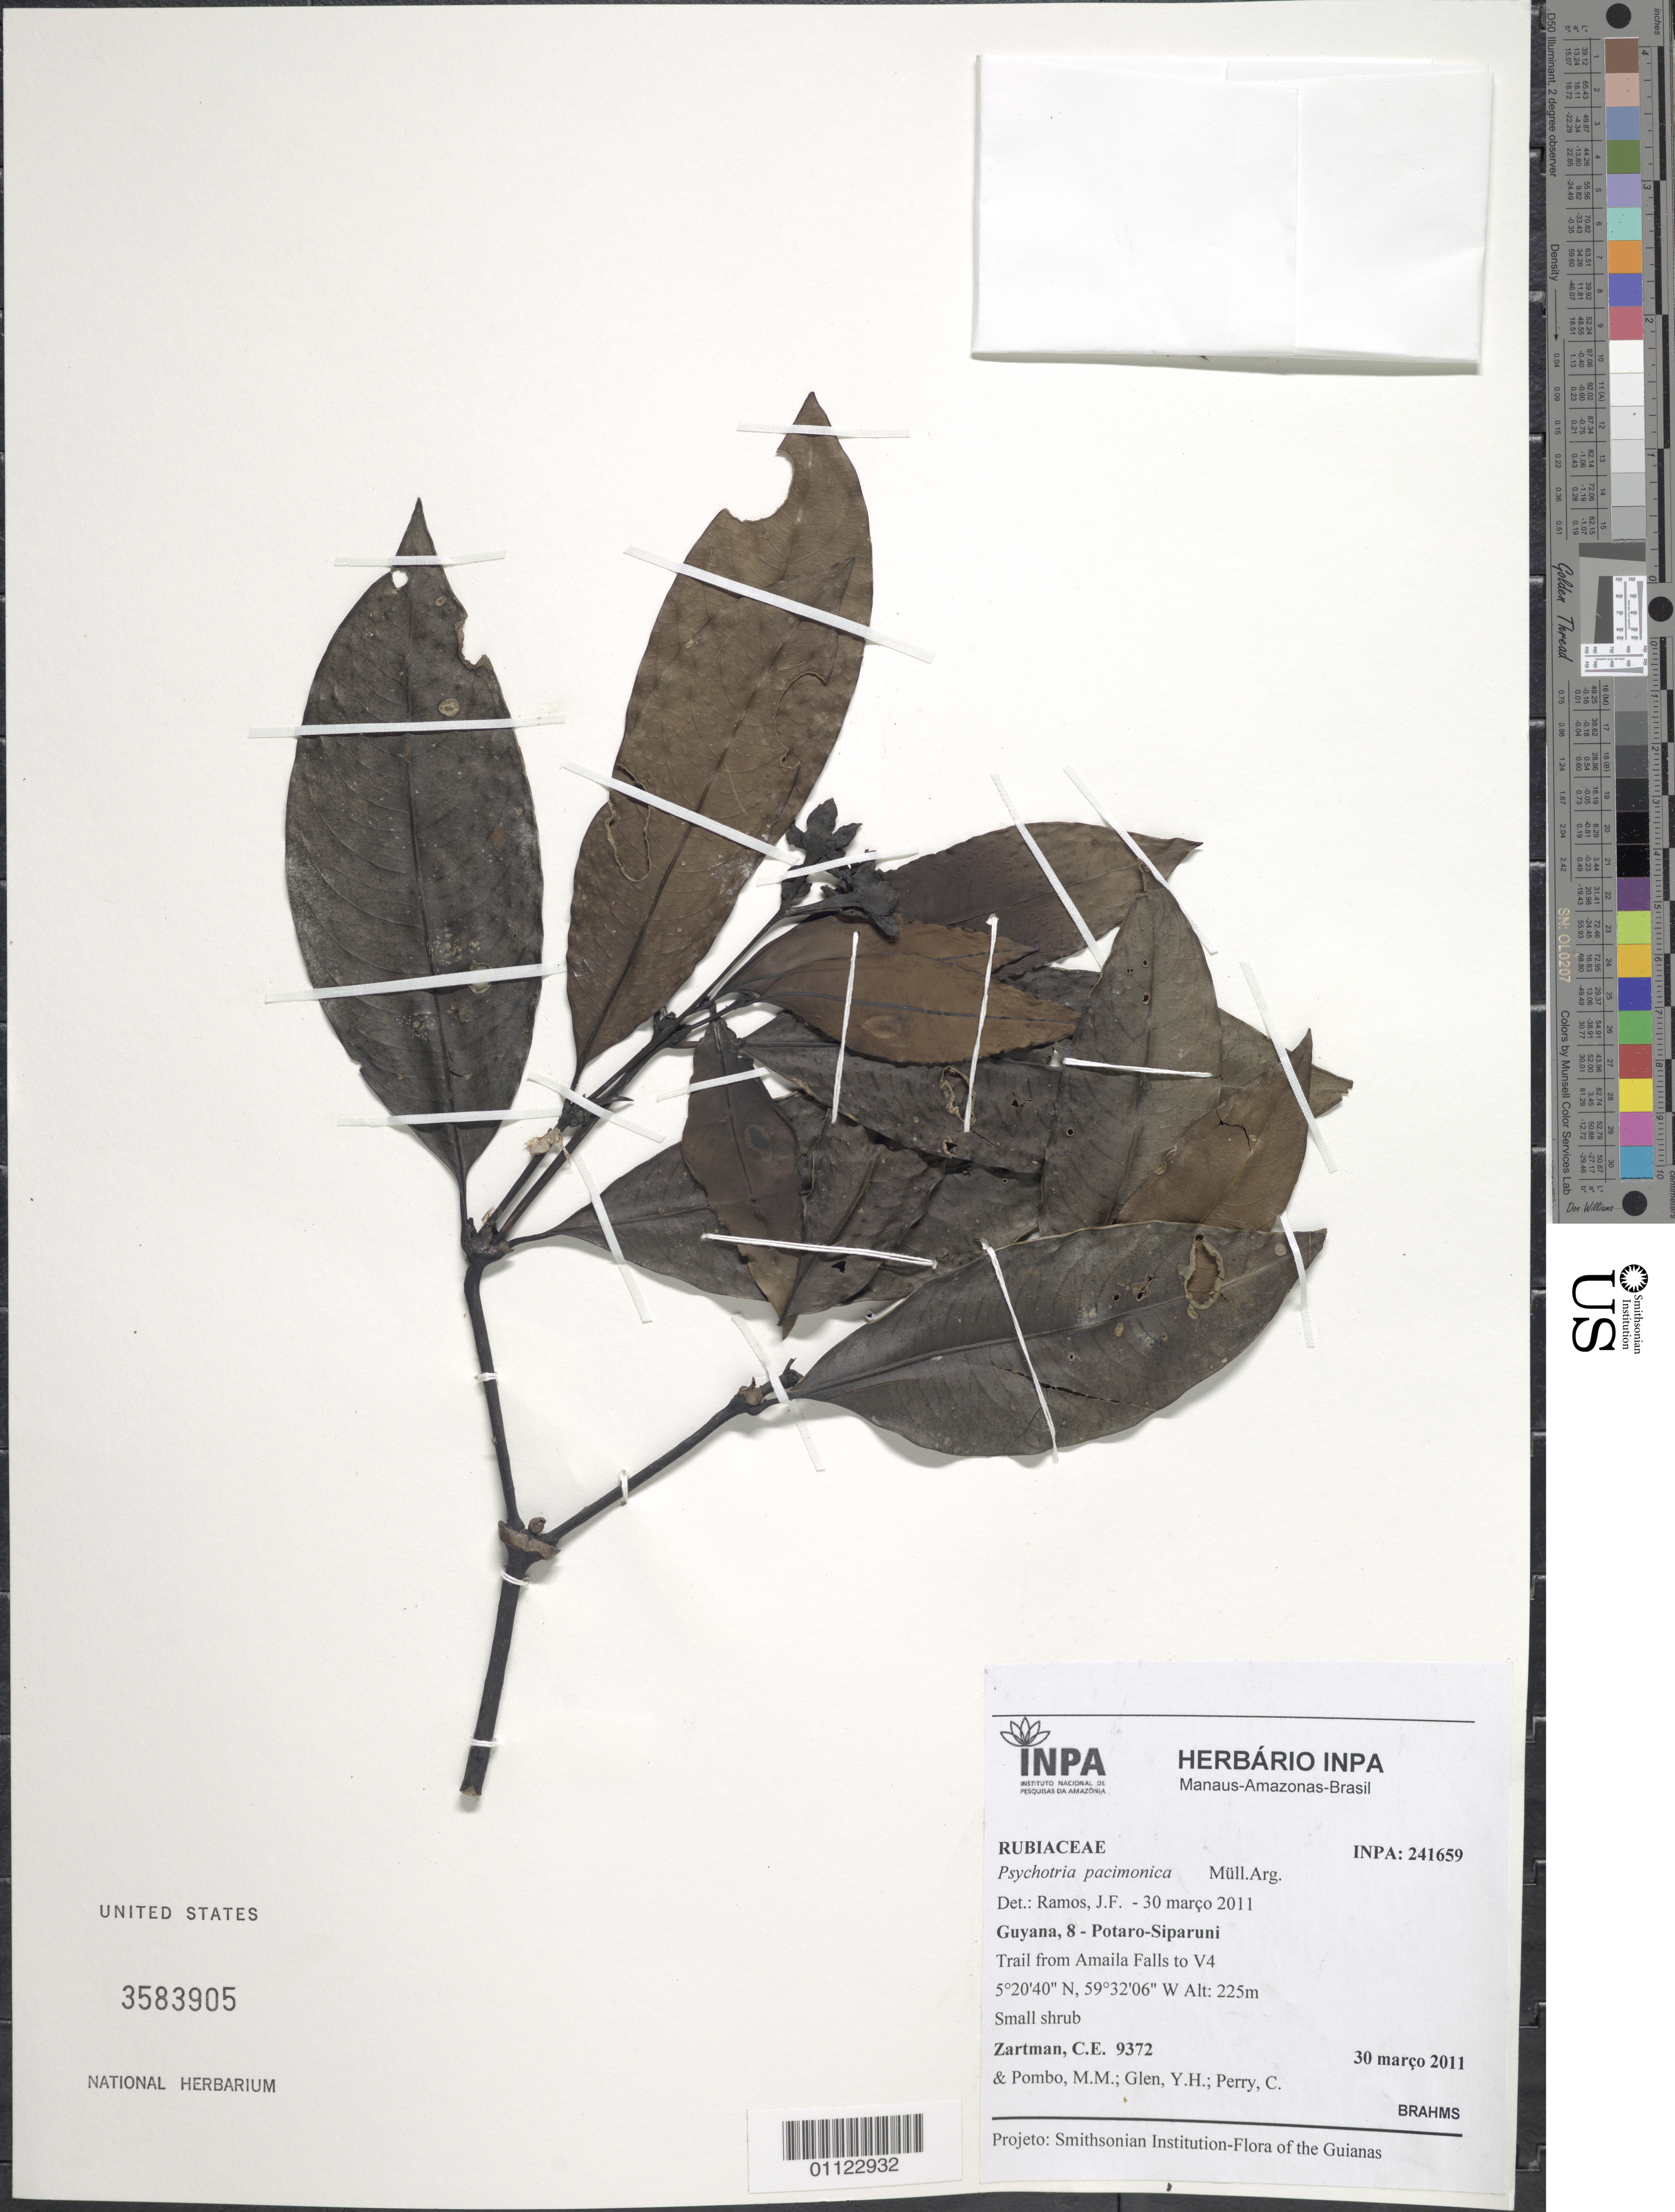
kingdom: Plantae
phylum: Tracheophyta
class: Magnoliopsida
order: Gentianales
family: Rubiaceae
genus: Psychotria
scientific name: Psychotria pacimonica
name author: Müll. Arg.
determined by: Ramos, J. F.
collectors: C. Zartman, M. Pombo, Y. Glen & C. Perry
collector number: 9372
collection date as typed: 30-Mar-11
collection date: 1911-03-30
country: Guyana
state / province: Potaro-Siparuni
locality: Amaila Falls to V4 trail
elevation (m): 225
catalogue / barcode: US 3583905